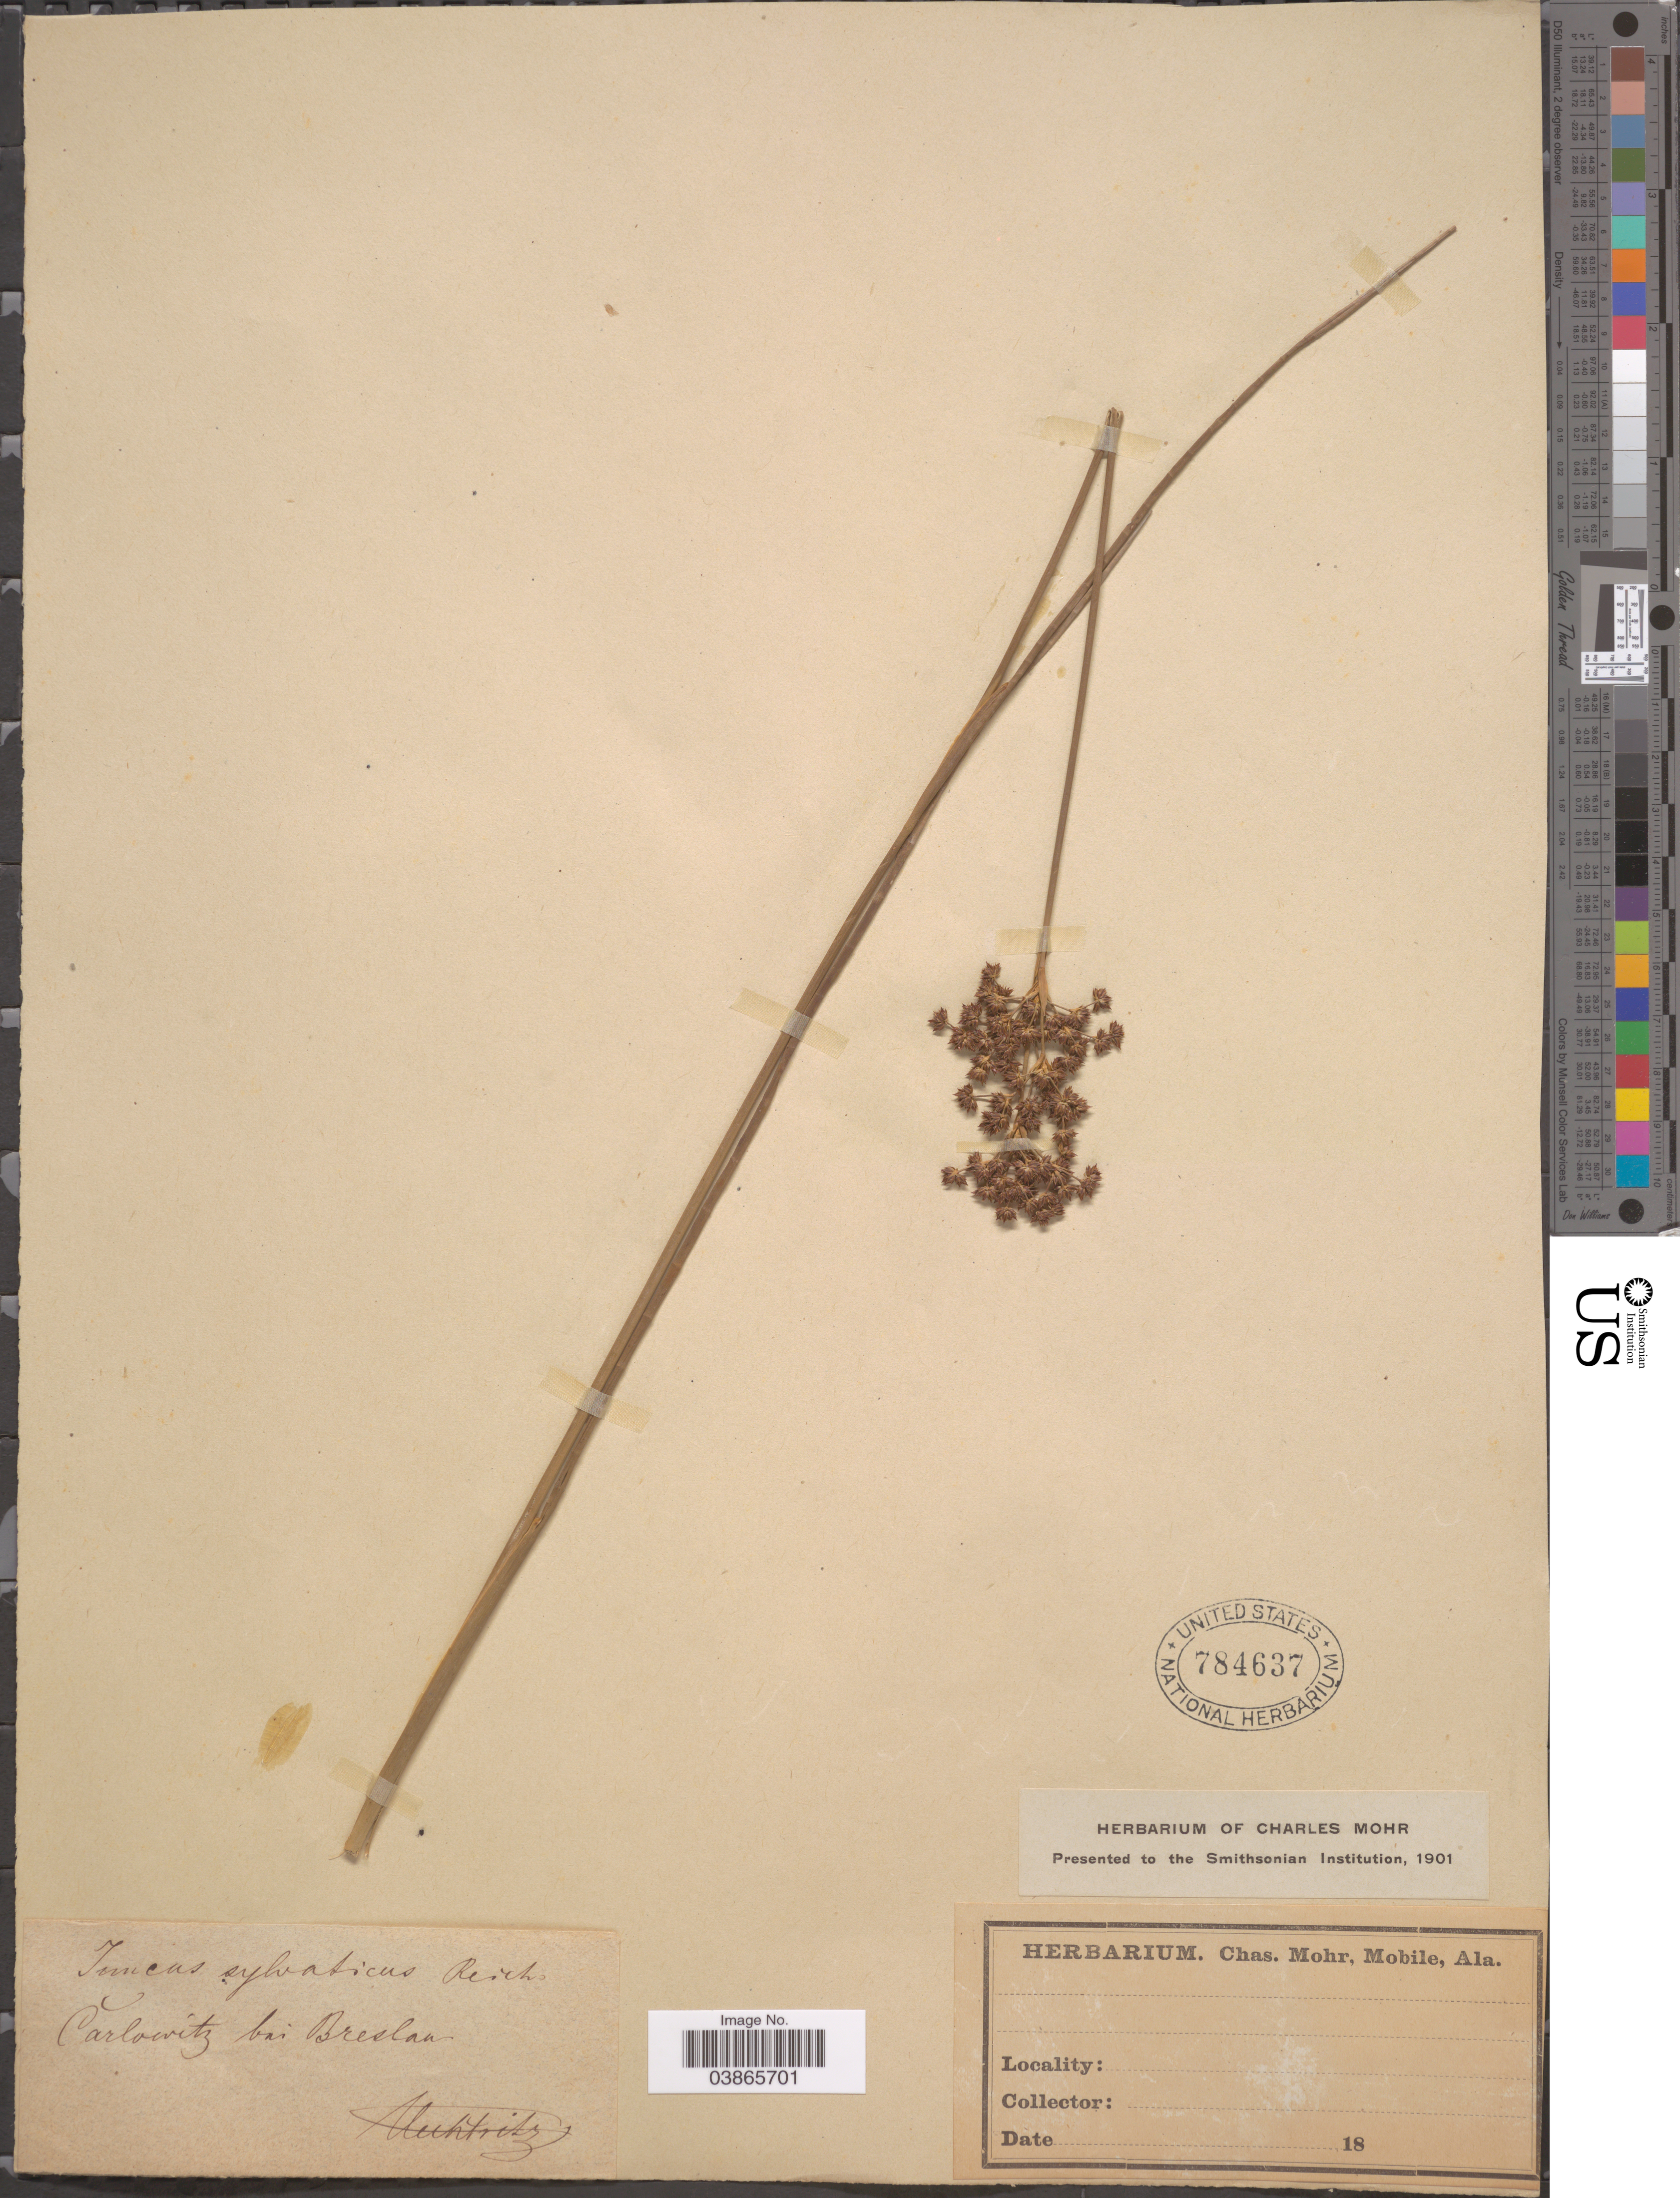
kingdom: Plantae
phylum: Tracheophyta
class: Liliopsida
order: Poales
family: Juncaceae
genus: Juncus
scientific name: Juncus sylvaticus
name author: Huds.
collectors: Uechtritz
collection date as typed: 18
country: Poland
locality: Carlowitz bai Breslau.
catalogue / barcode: US 784637